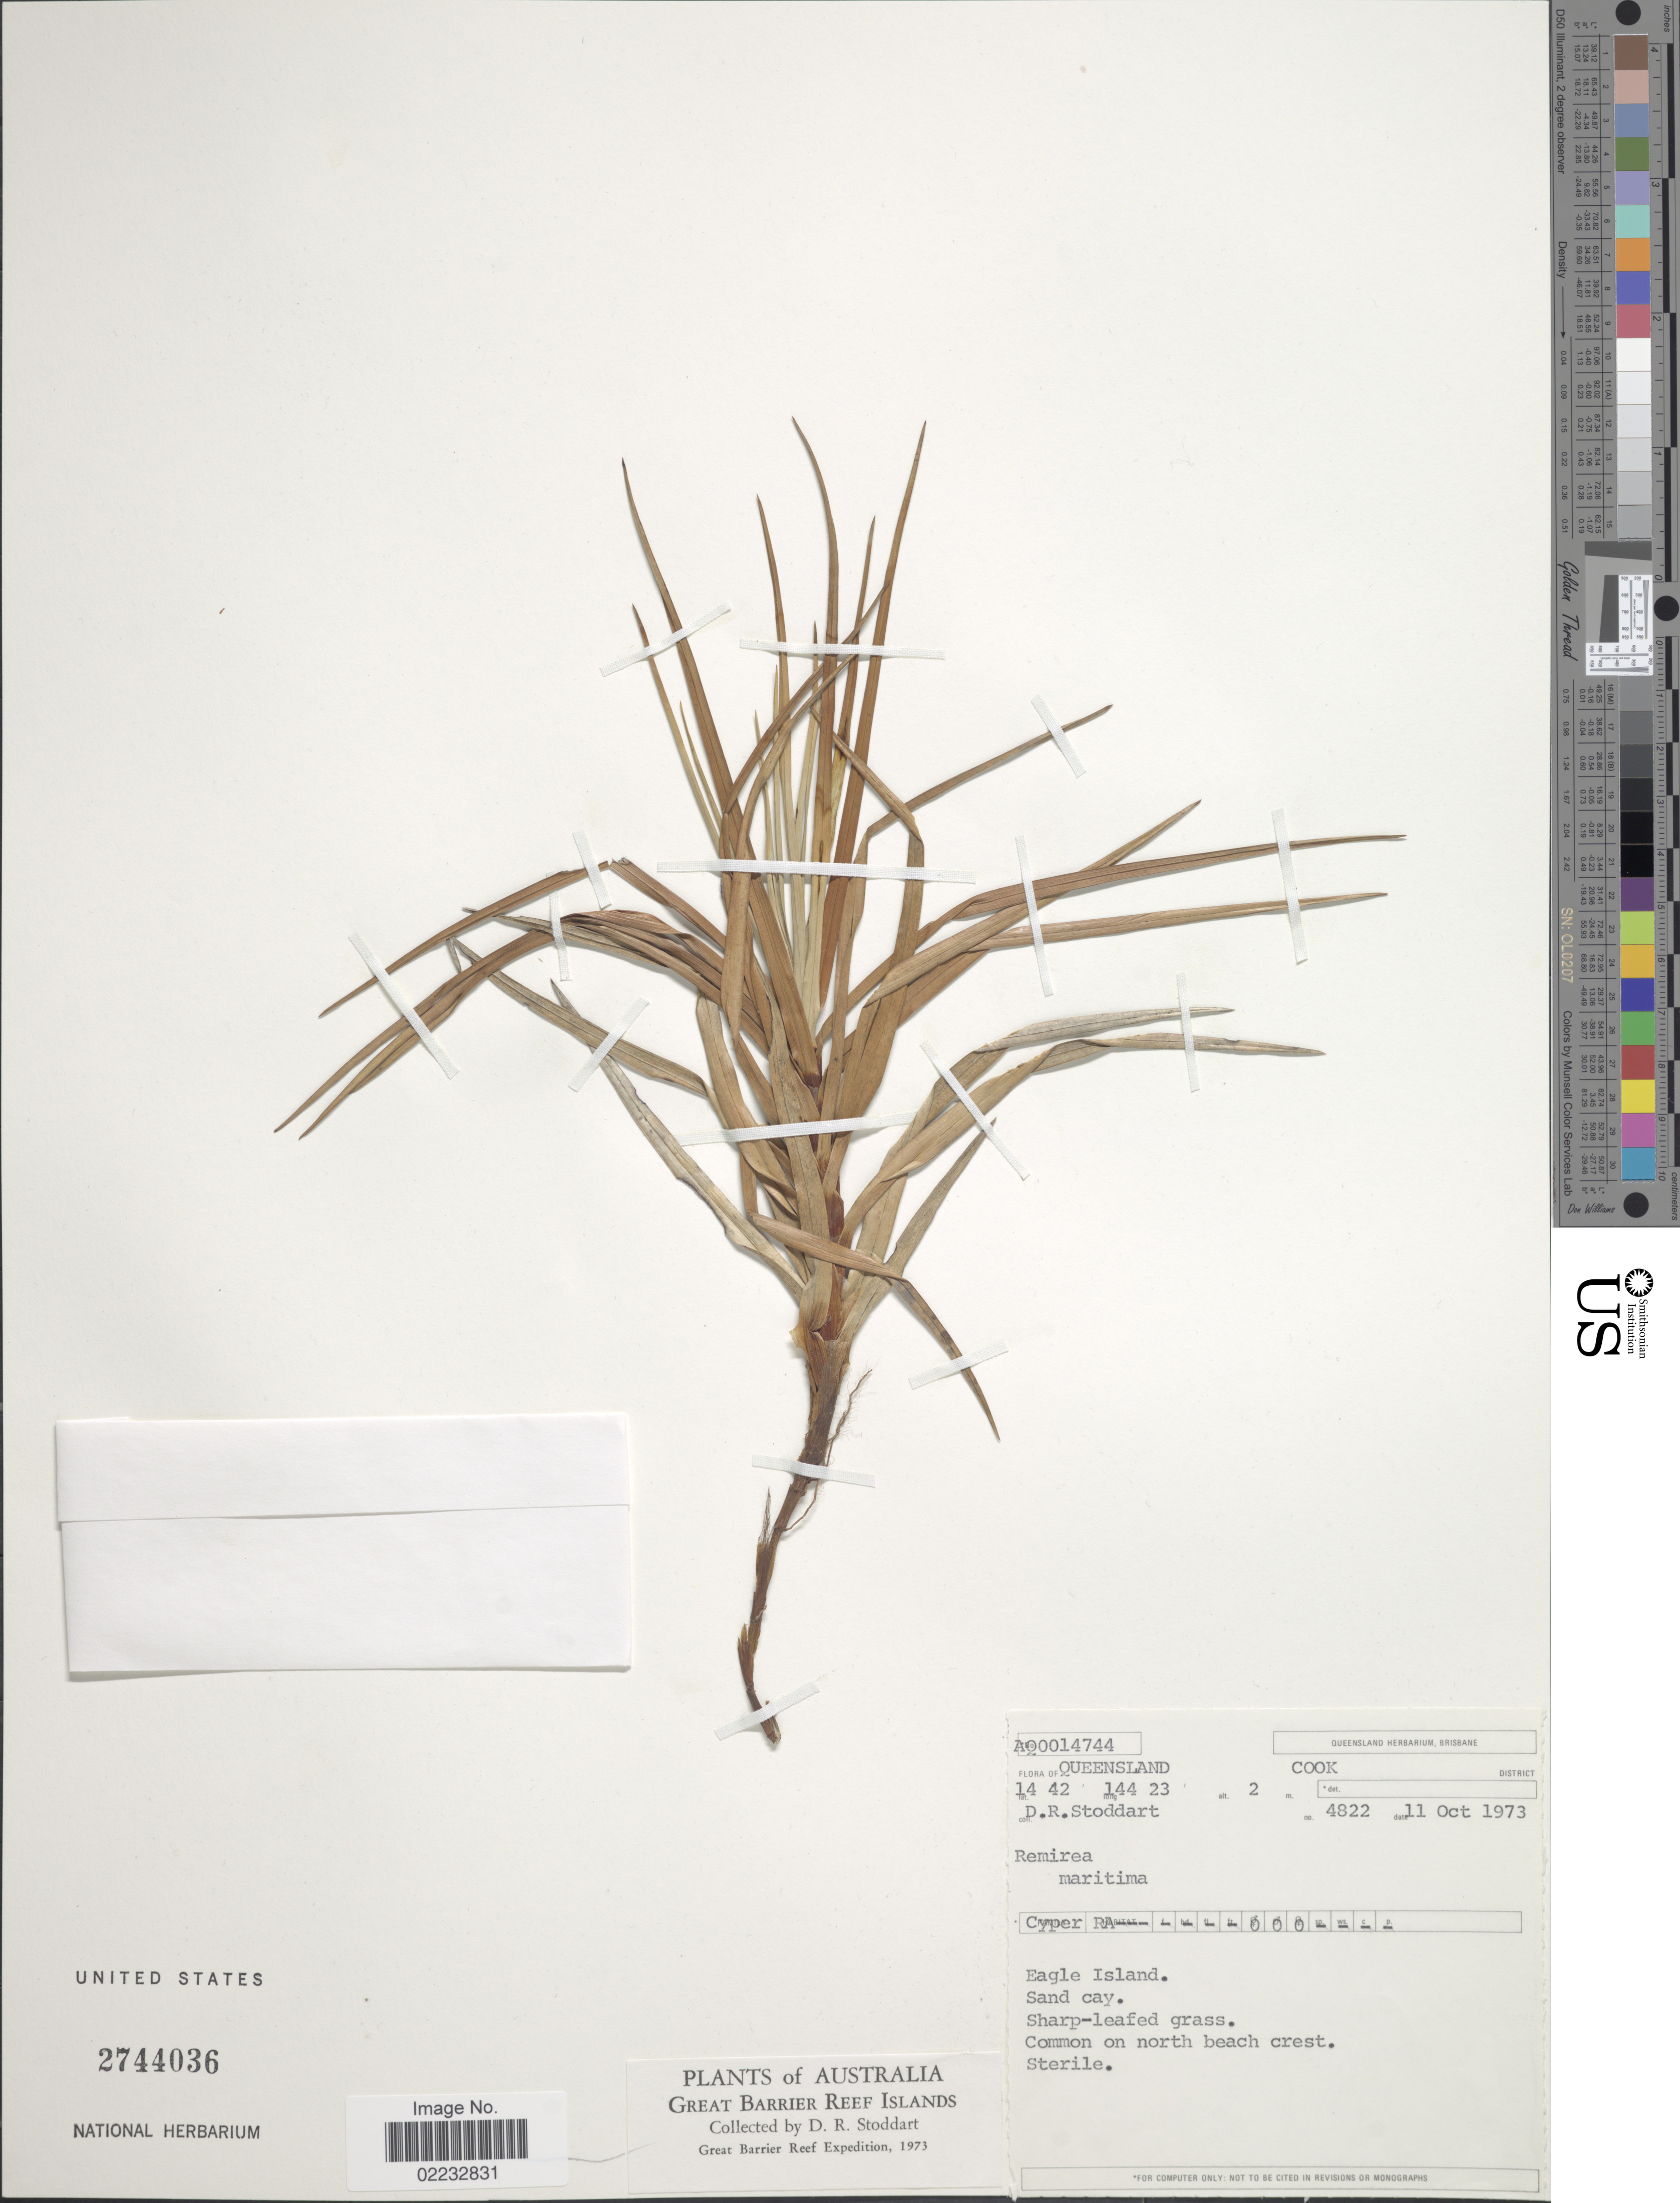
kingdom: Plantae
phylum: Tracheophyta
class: Liliopsida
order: Poales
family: Cyperaceae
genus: Cyperus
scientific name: Cyperus pedunculatus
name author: (R. Br.) J. Kern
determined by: Strong, M. T., (US), Smithsonian Institution - National Museum of Natural History (UNITED STATES)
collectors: D. R. Stoddart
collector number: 4822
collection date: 1973-10-11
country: Australia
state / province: Queensland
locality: Cook District, Eagle Island, Great Barrier Reef Islands.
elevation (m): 2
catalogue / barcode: US 2744036